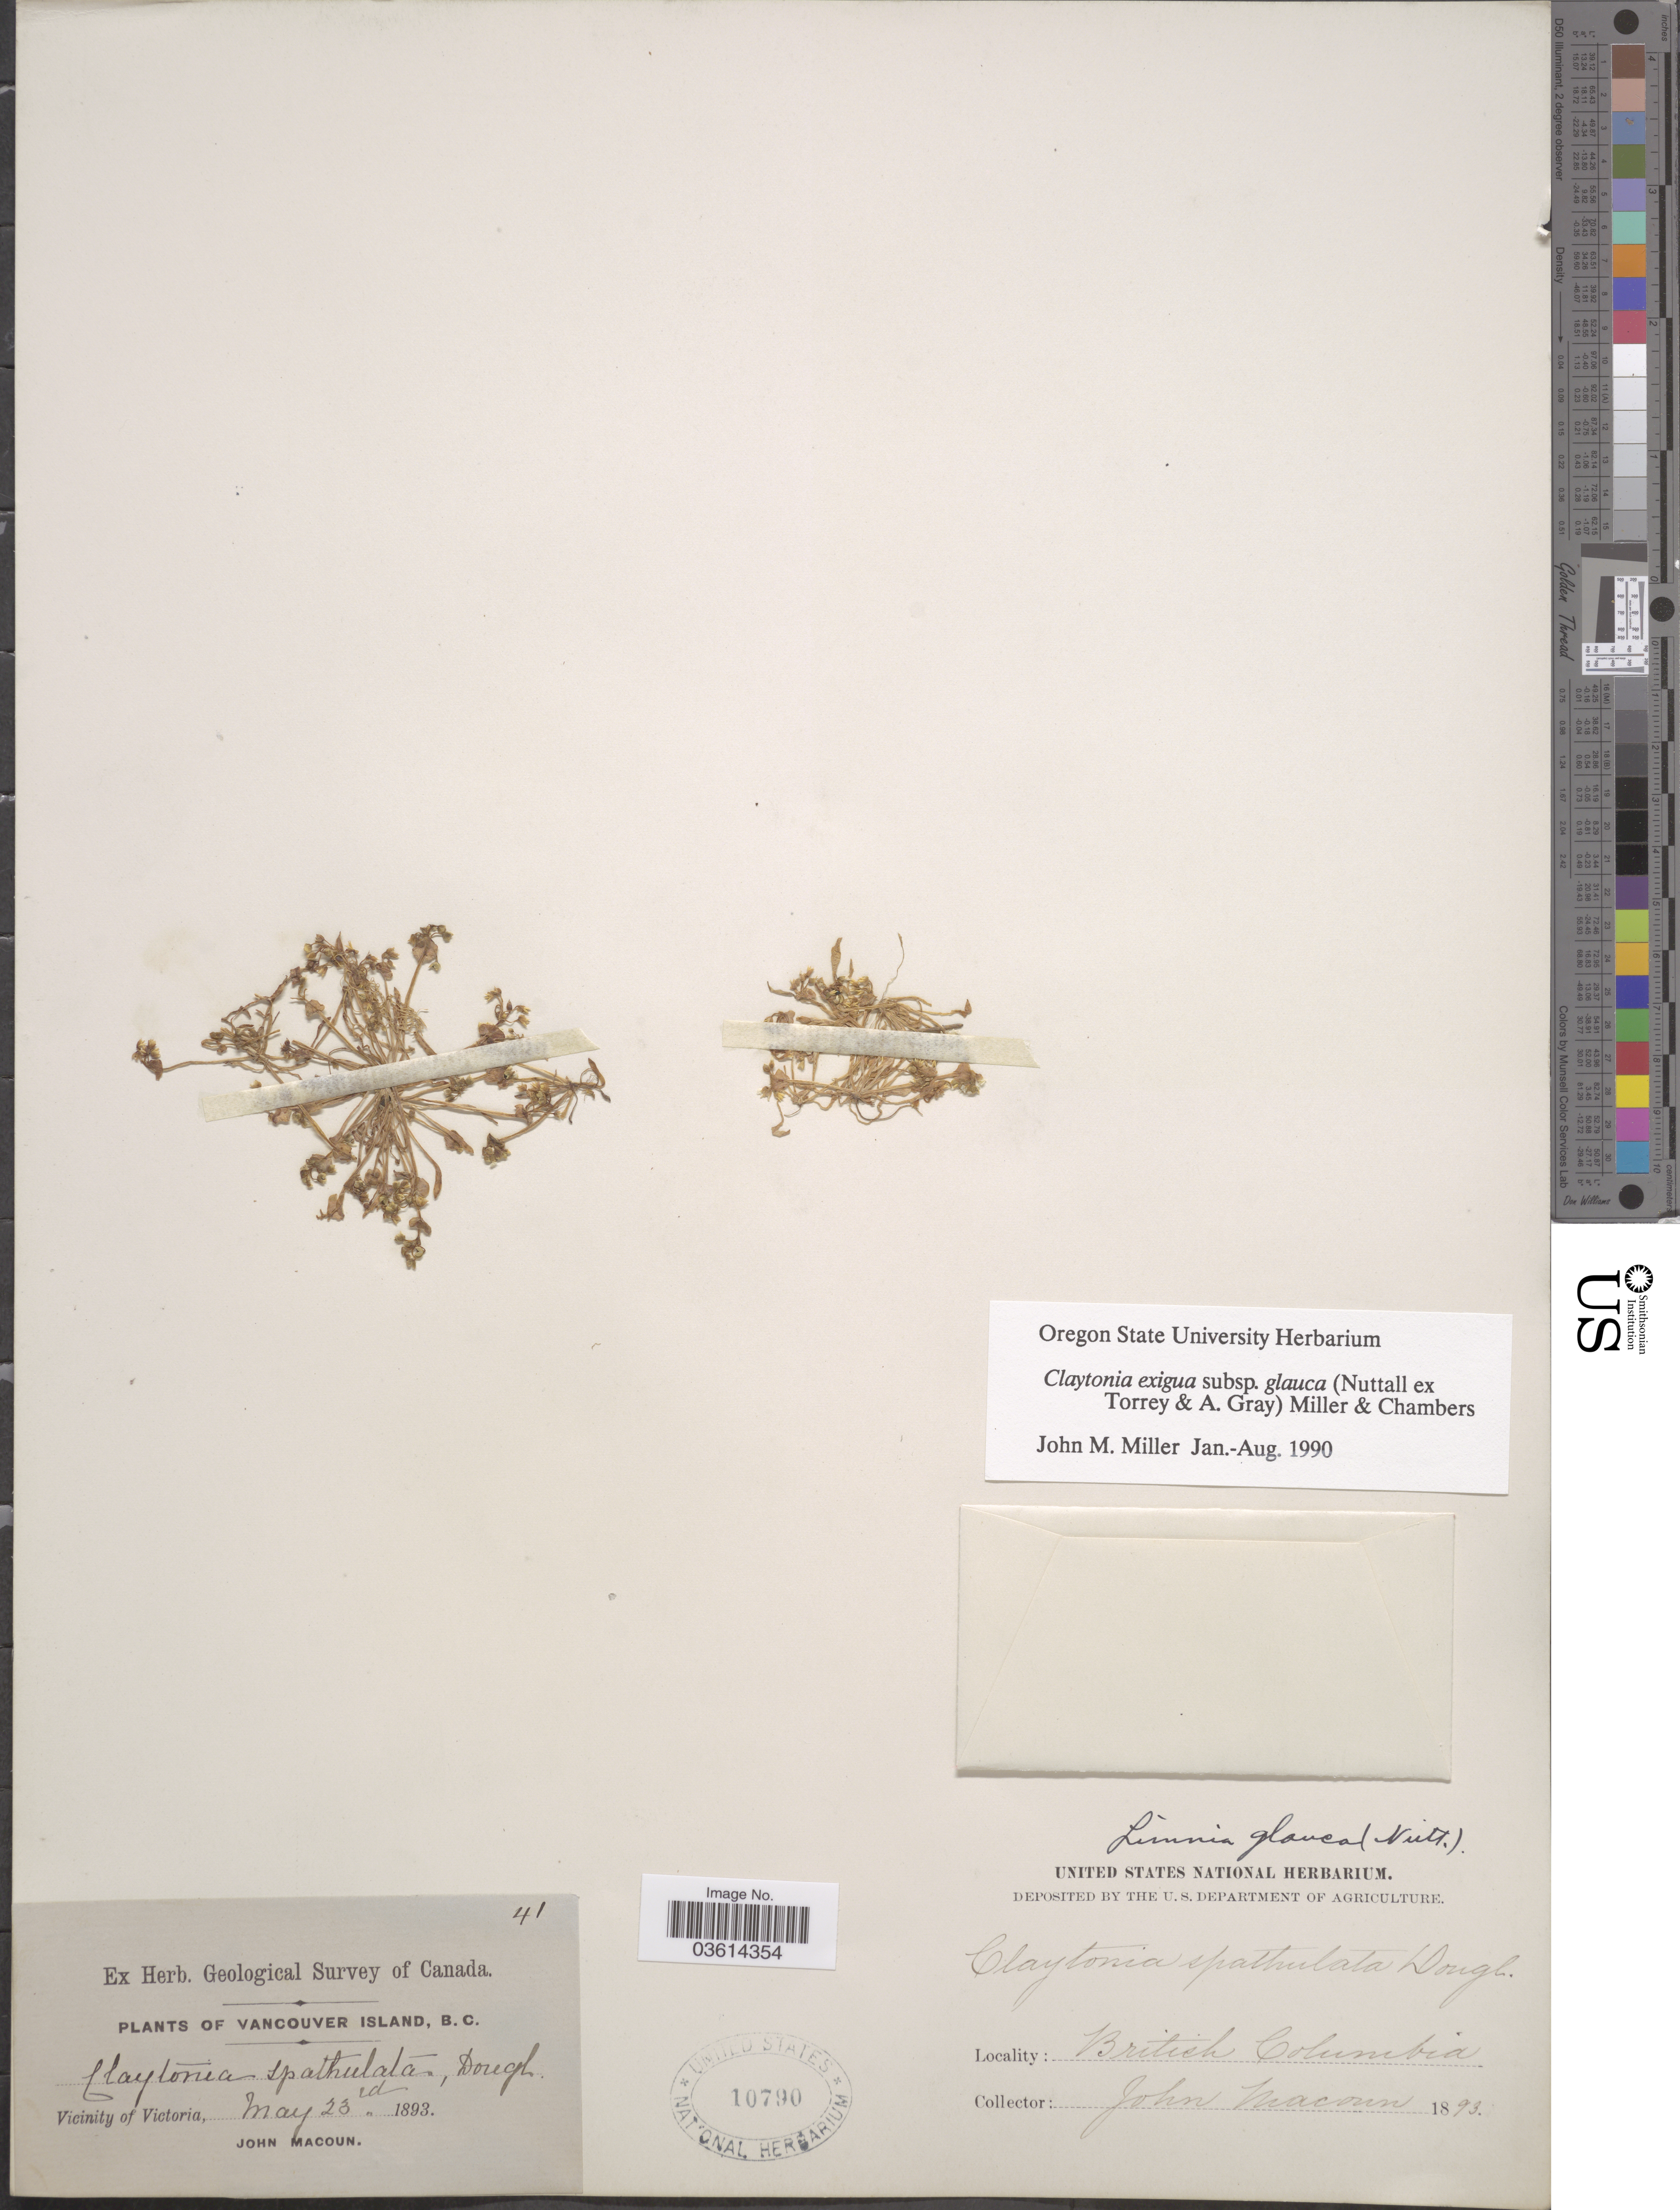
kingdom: Plantae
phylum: Tracheophyta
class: Magnoliopsida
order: Caryophyllales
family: Montiaceae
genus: Claytonia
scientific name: Claytonia exigua subsp. glauca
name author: (Nutt. ex Torr. & A. Gray) Mill. & Ch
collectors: J. Macoun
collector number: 41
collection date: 1893-05-23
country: Canada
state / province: British Columbia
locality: Vancouver Island. Vicinity of Victoria.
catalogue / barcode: US 10790